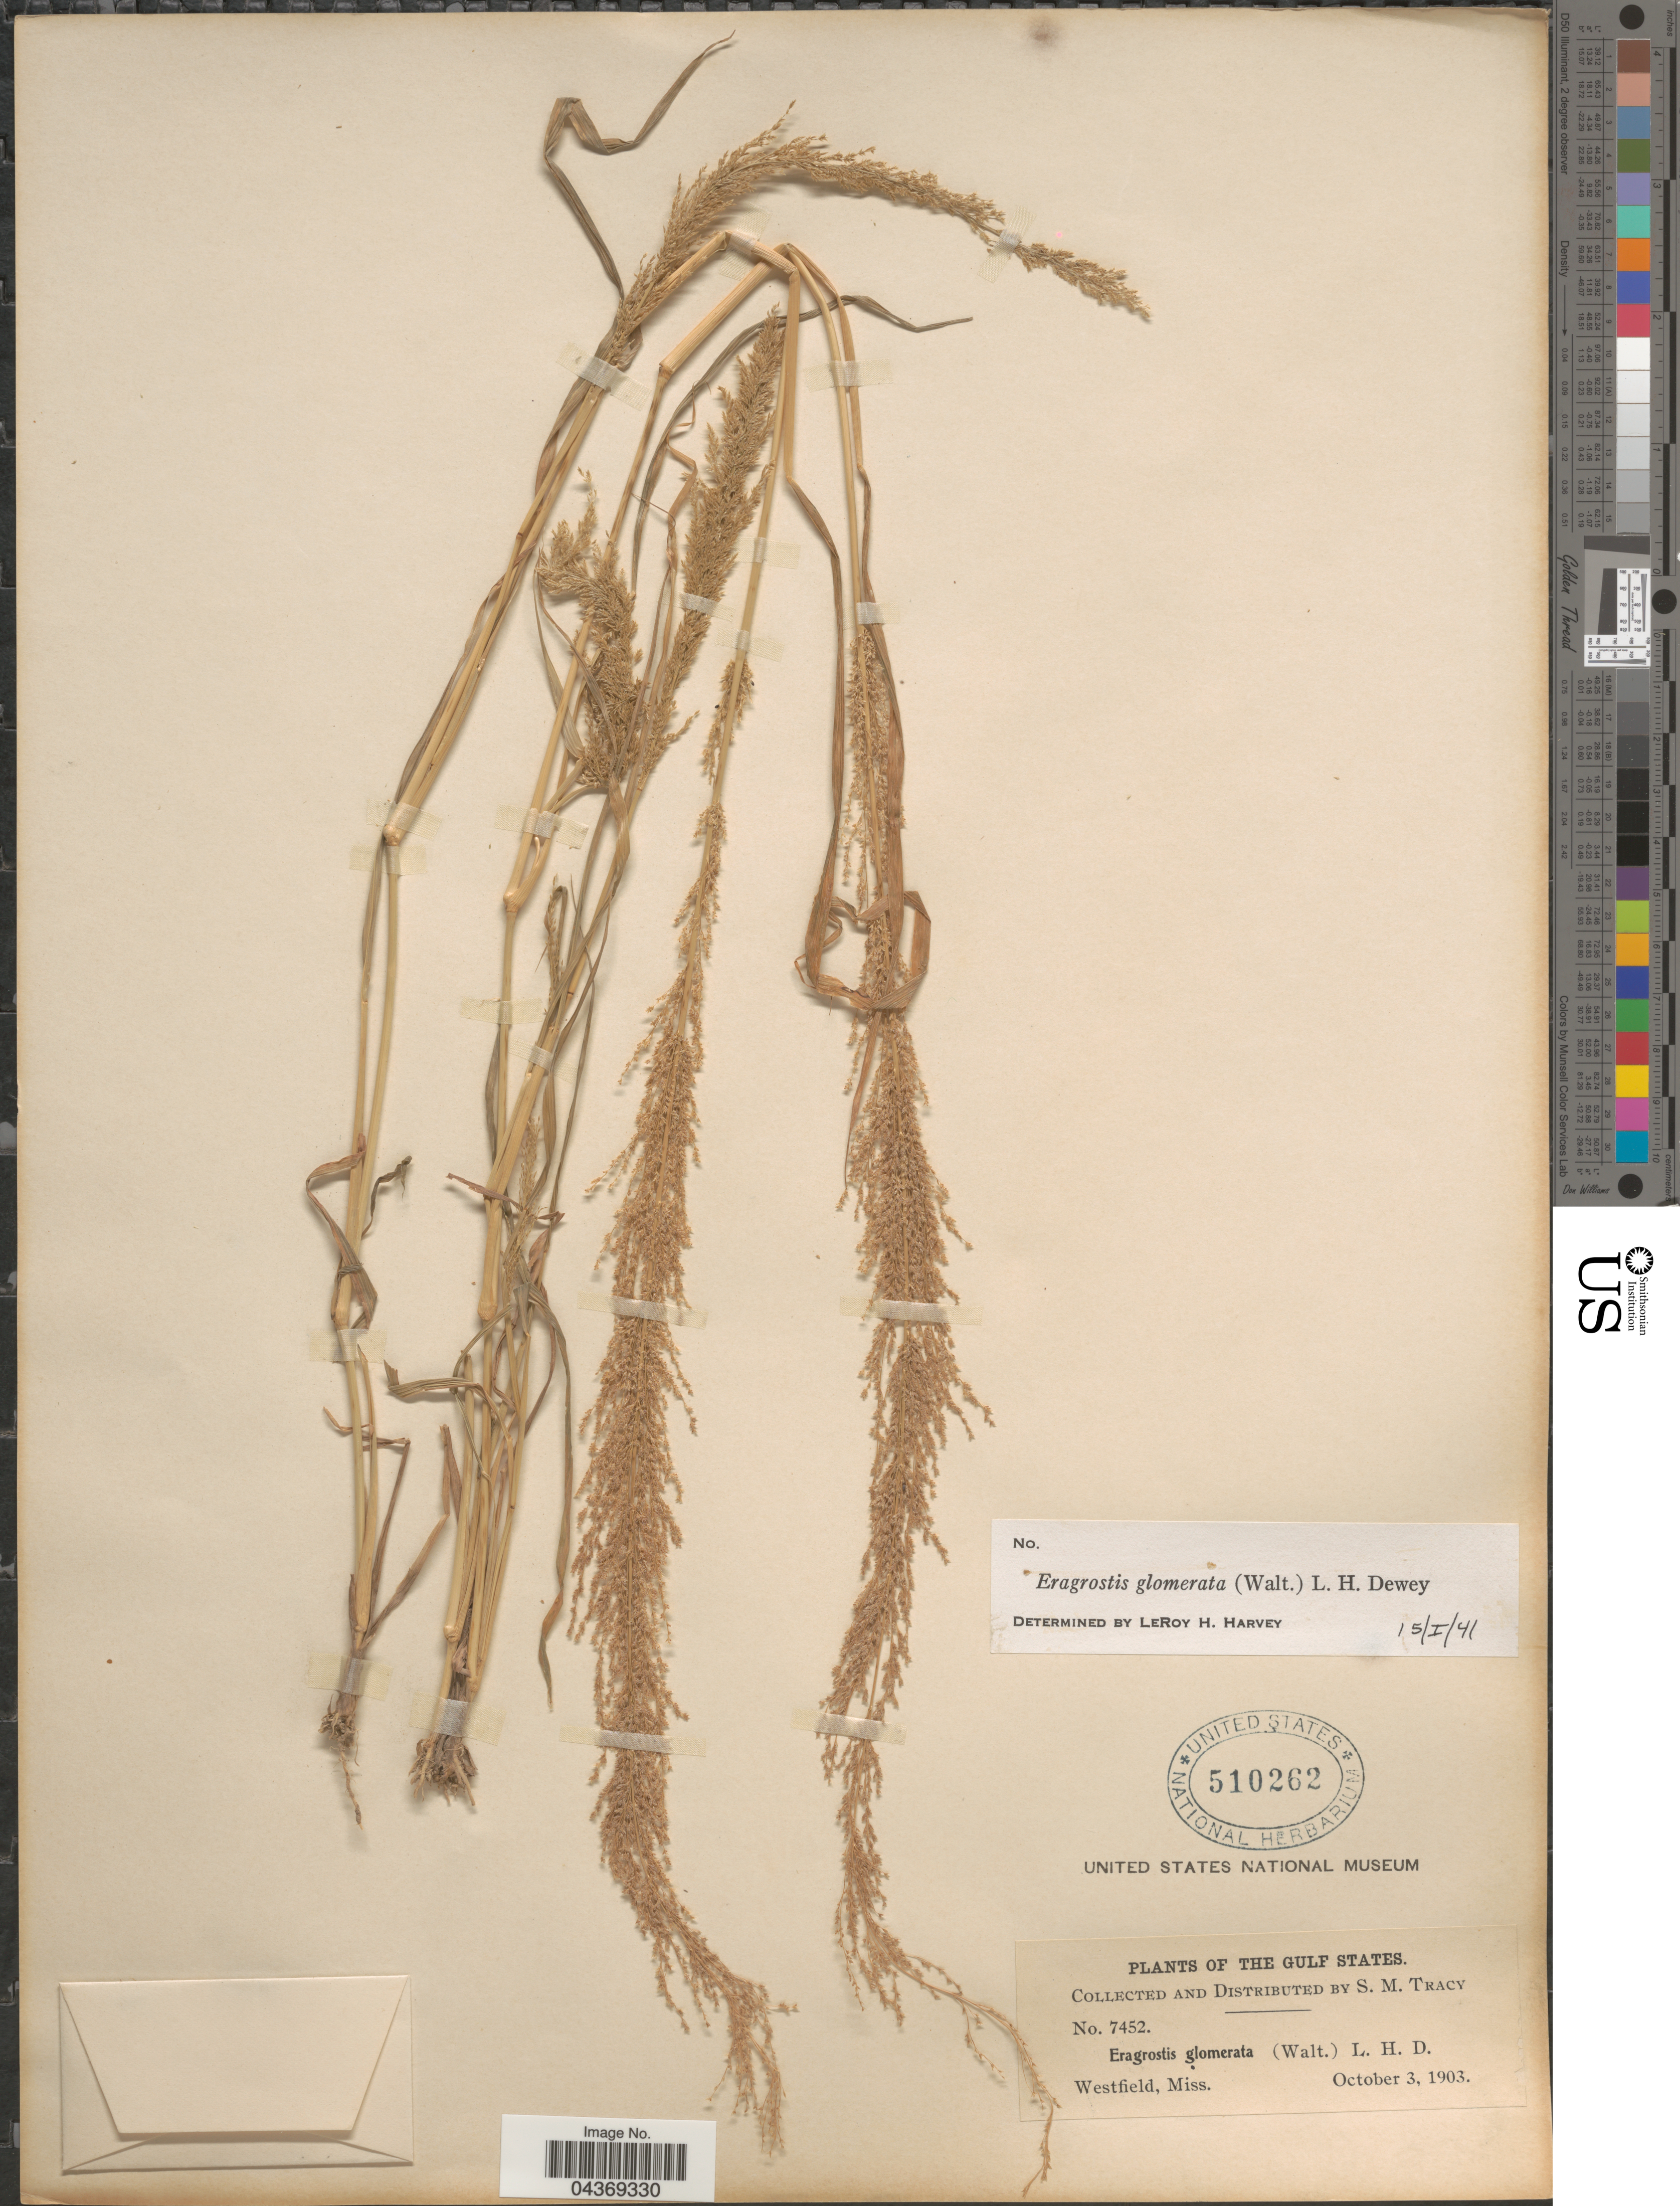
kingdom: Plantae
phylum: Tracheophyta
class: Liliopsida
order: Poales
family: Poaceae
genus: Eragrostis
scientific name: Eragrostis japonica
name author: (Thunb.) Trin.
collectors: S. M. Tracy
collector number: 7452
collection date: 1903-10-03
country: United States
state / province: Mississippi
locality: The Gulf States. Westfield.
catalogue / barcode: US 510262